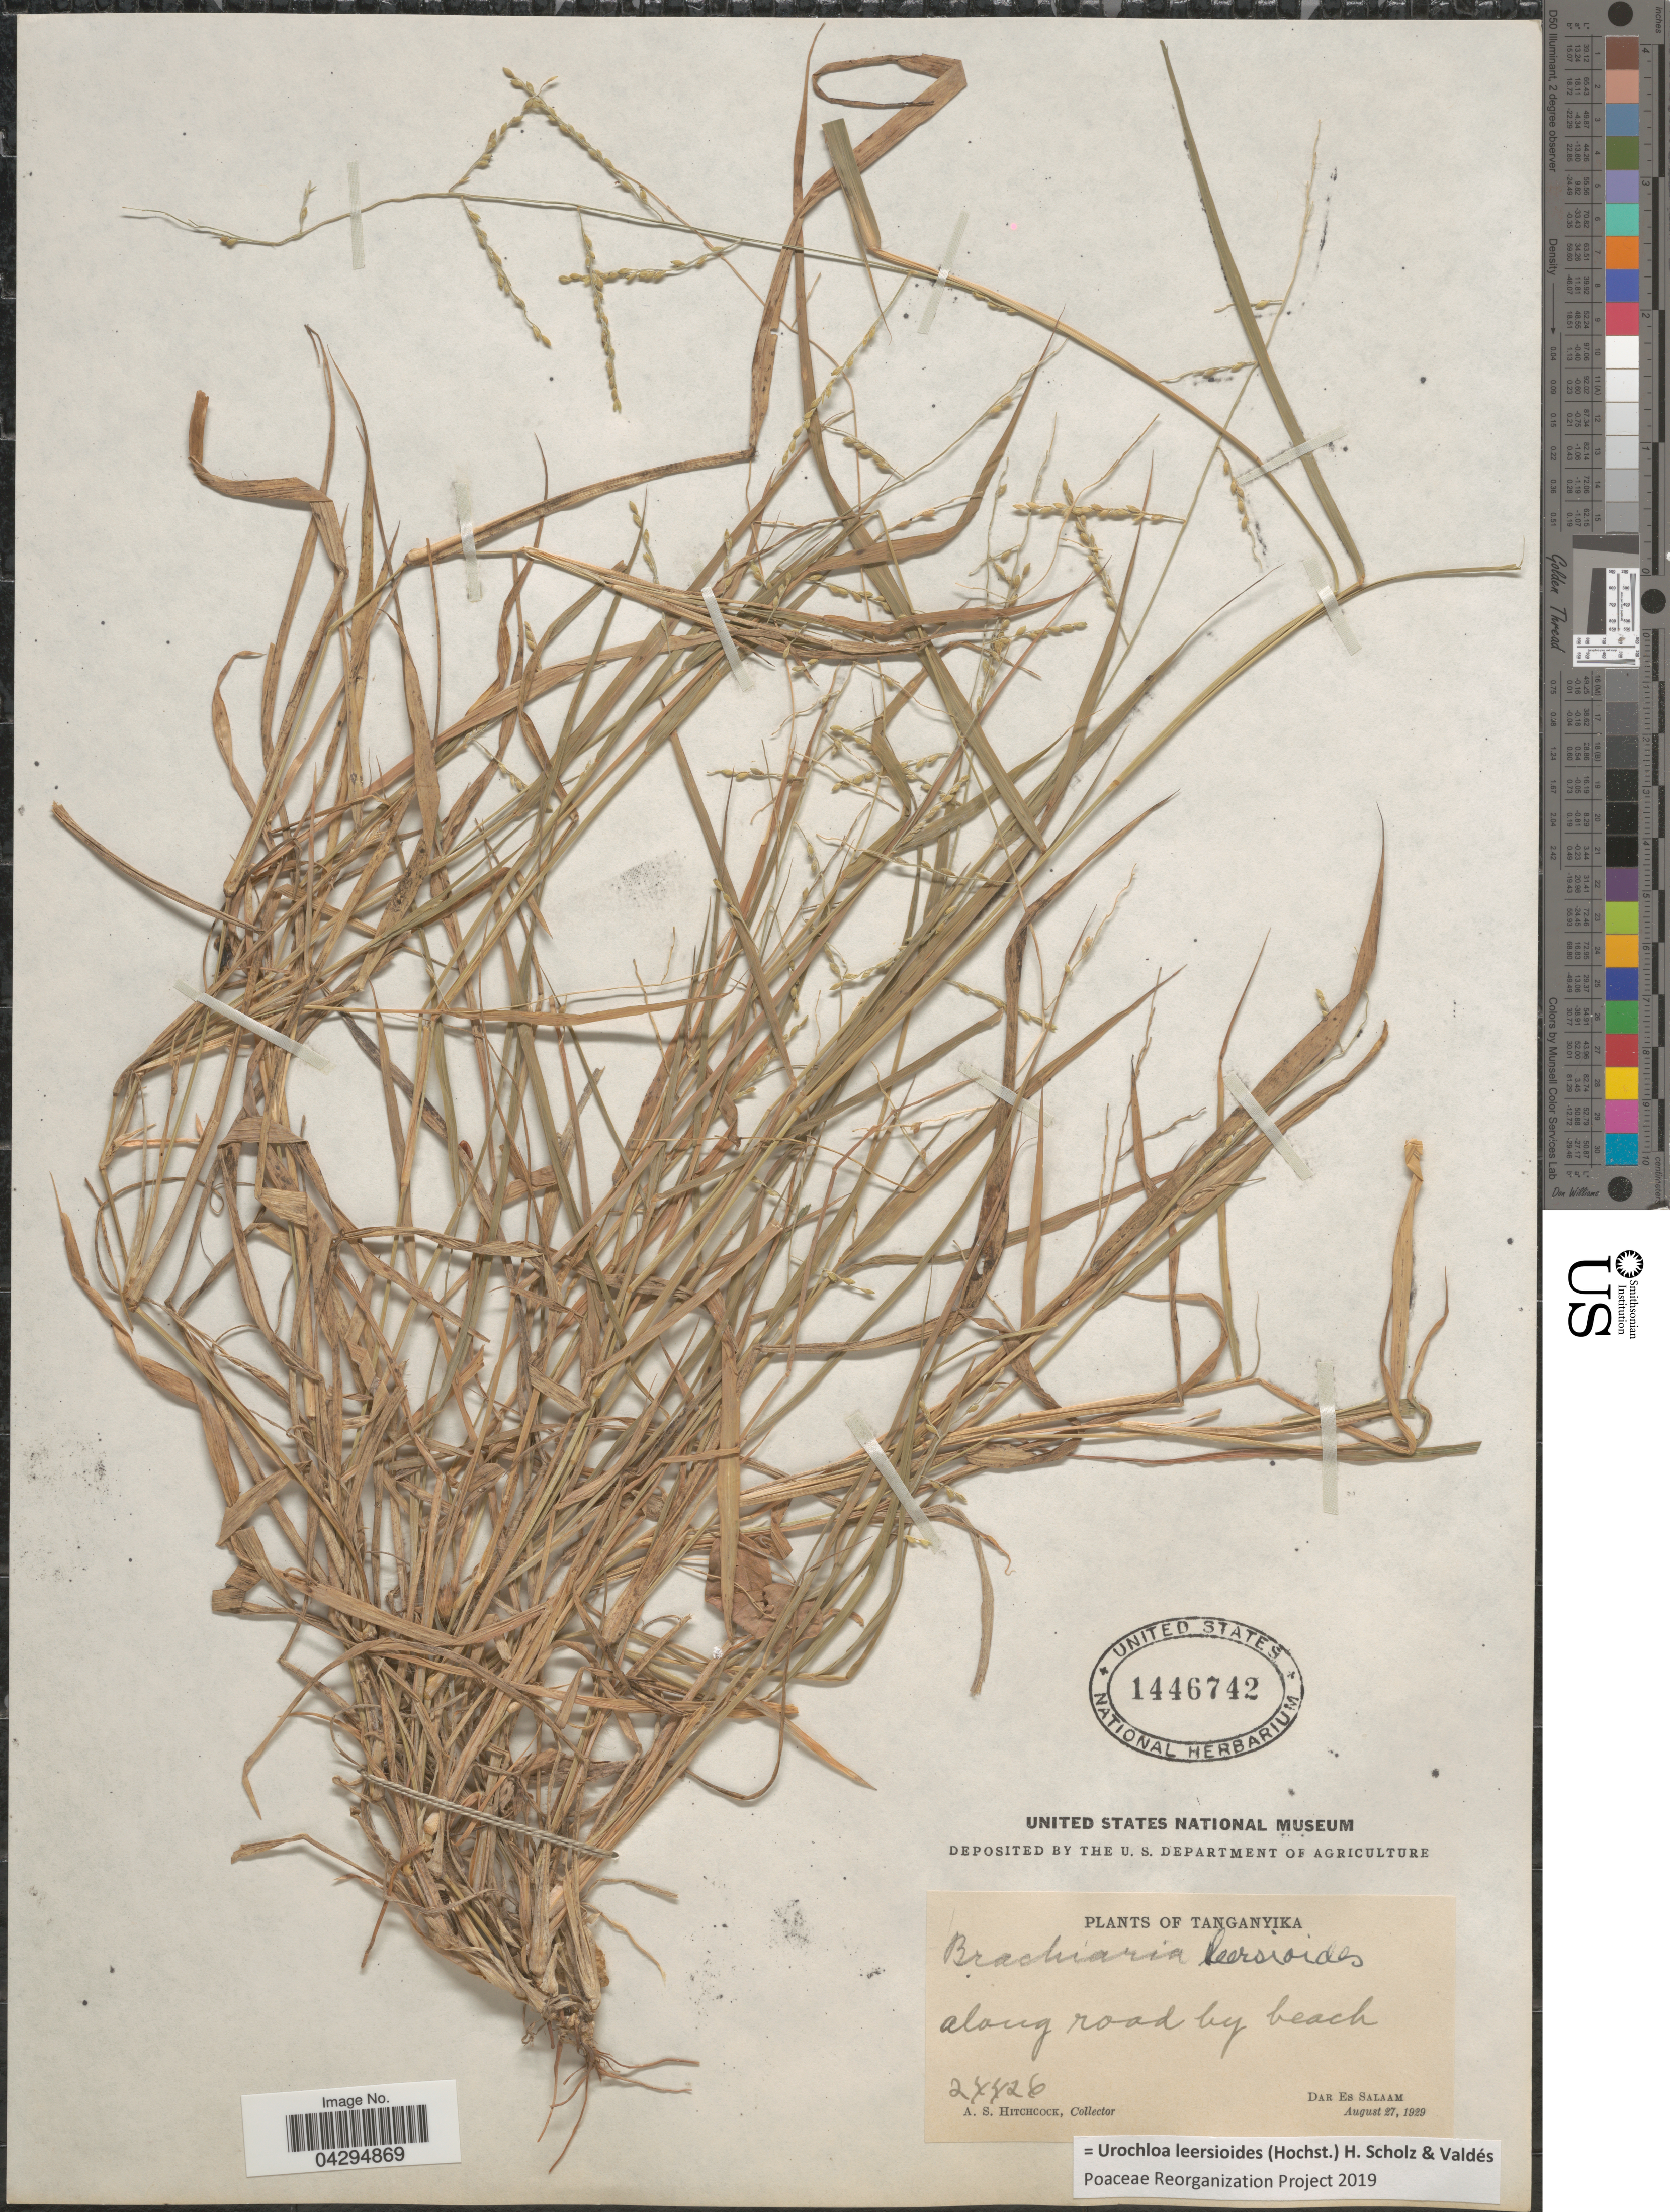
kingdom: Plantae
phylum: Tracheophyta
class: Liliopsida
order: Poales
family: Poaceae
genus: Urochloa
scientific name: Urochloa leersioides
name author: (Hochst.) H. Scholz & Valdés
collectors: A. S. Hitchcock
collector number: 24426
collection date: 1929-08-27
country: Tanzania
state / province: Dar es Salaam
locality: Tanganyika. Along road by beach.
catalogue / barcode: US 1446742